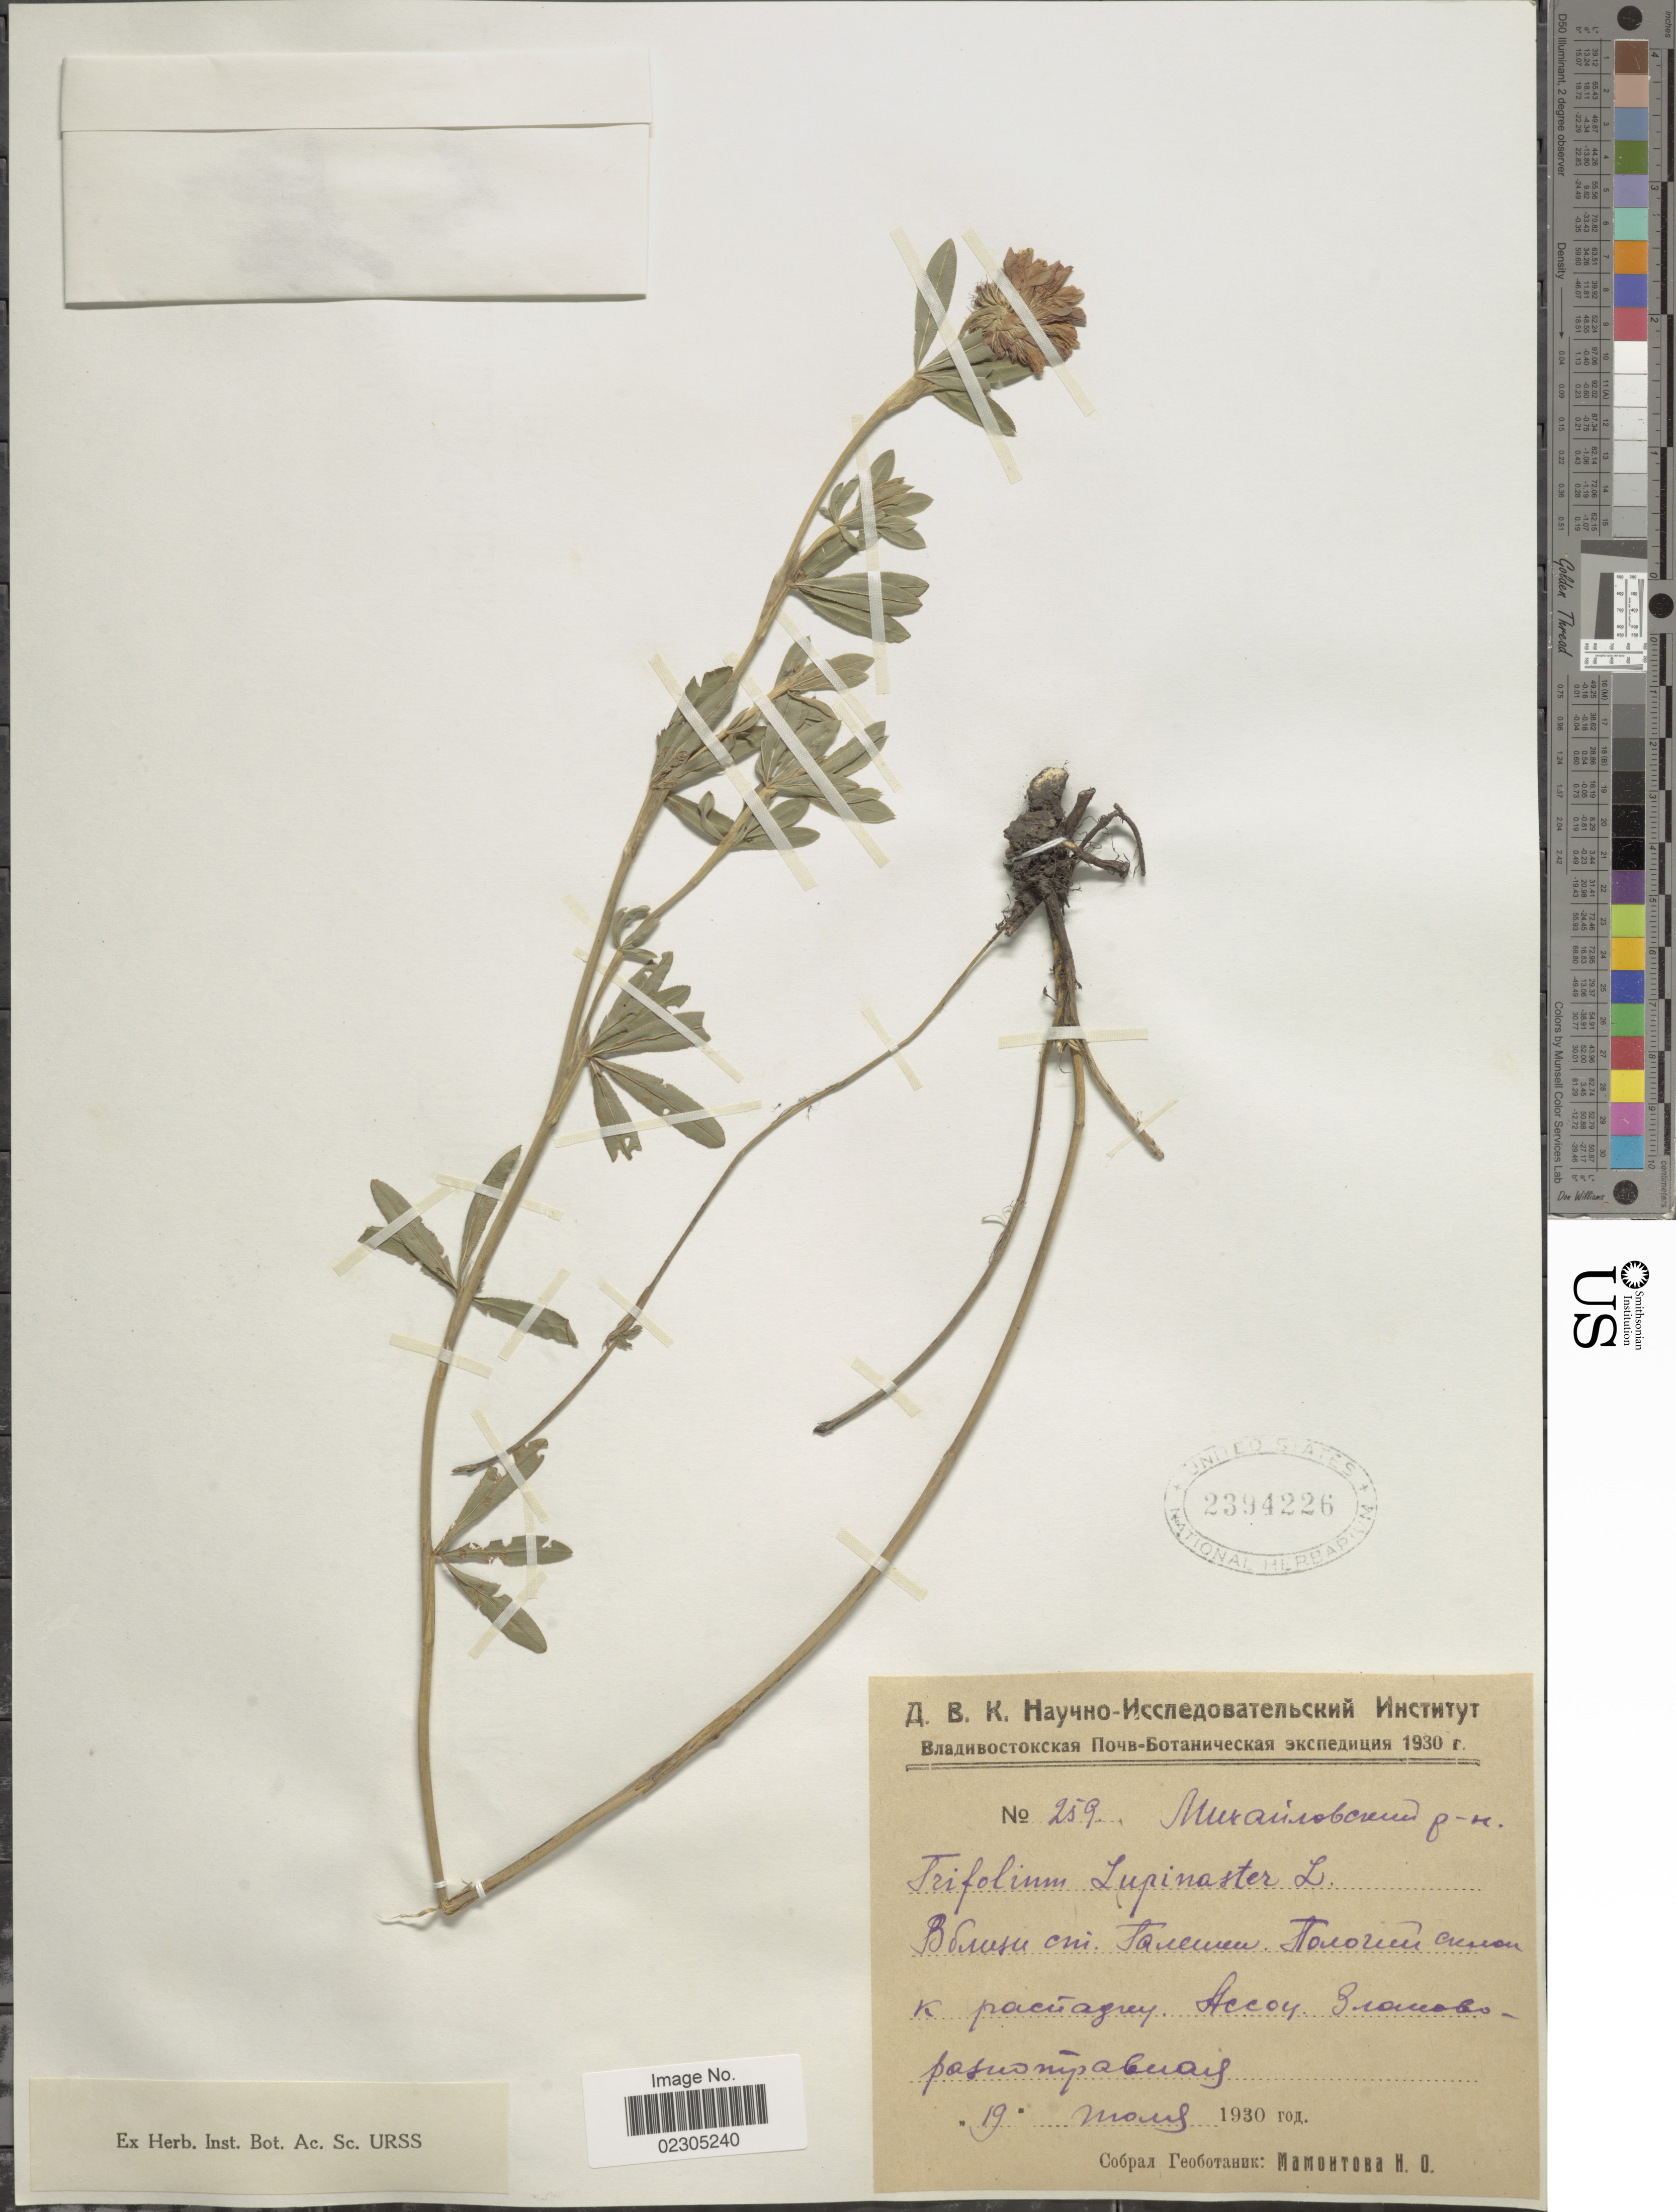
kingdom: Plantae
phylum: Tracheophyta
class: Magnoliopsida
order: Fabales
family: Fabaceae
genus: Trifolium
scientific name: Trifolium lupinaster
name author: L.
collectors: N. Mamoitova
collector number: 259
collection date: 1930-05-19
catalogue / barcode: US 2394226